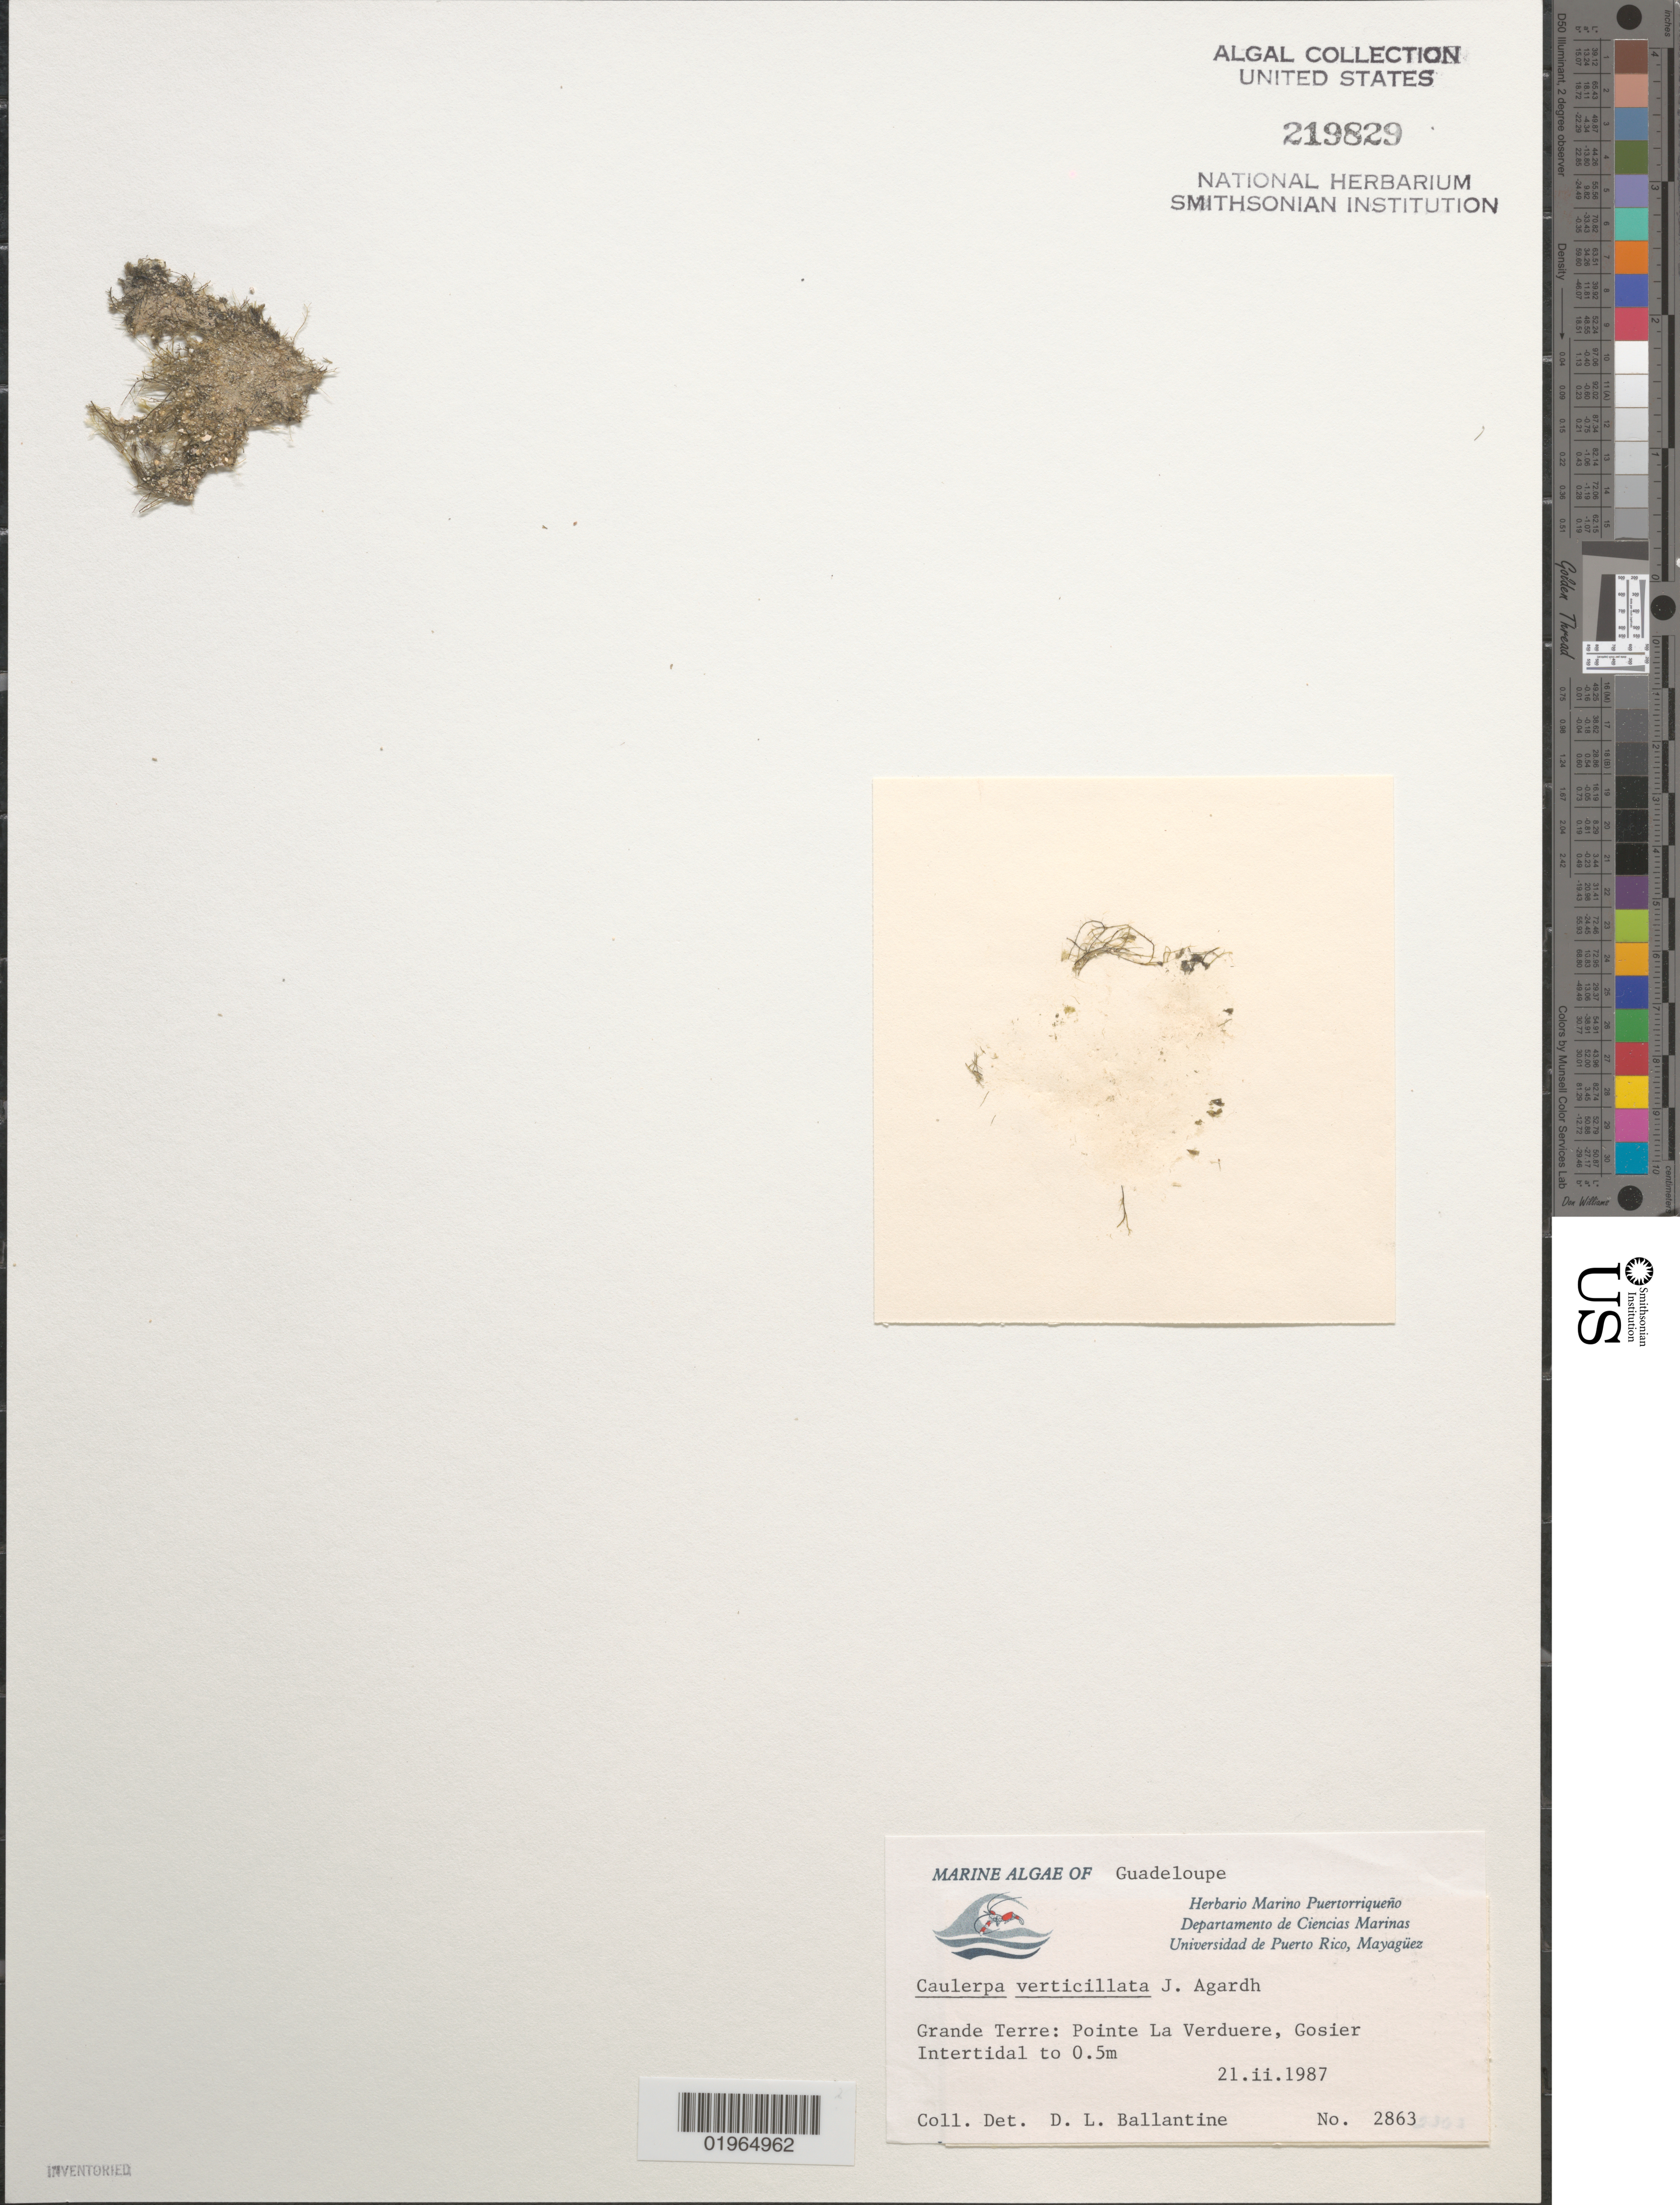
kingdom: Plantae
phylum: Chlorophyta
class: Ulvophyceae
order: Bryopsidales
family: Caulerpaceae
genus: Caulerpa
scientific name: Caulerpa verticillata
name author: J. Agardh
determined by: Ballantine, D. L.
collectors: D.L. Ballantine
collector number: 2863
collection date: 1987-02-21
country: Guadeloupe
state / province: Grande Terre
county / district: Gosier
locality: Pointe La Verduere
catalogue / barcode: US 219829